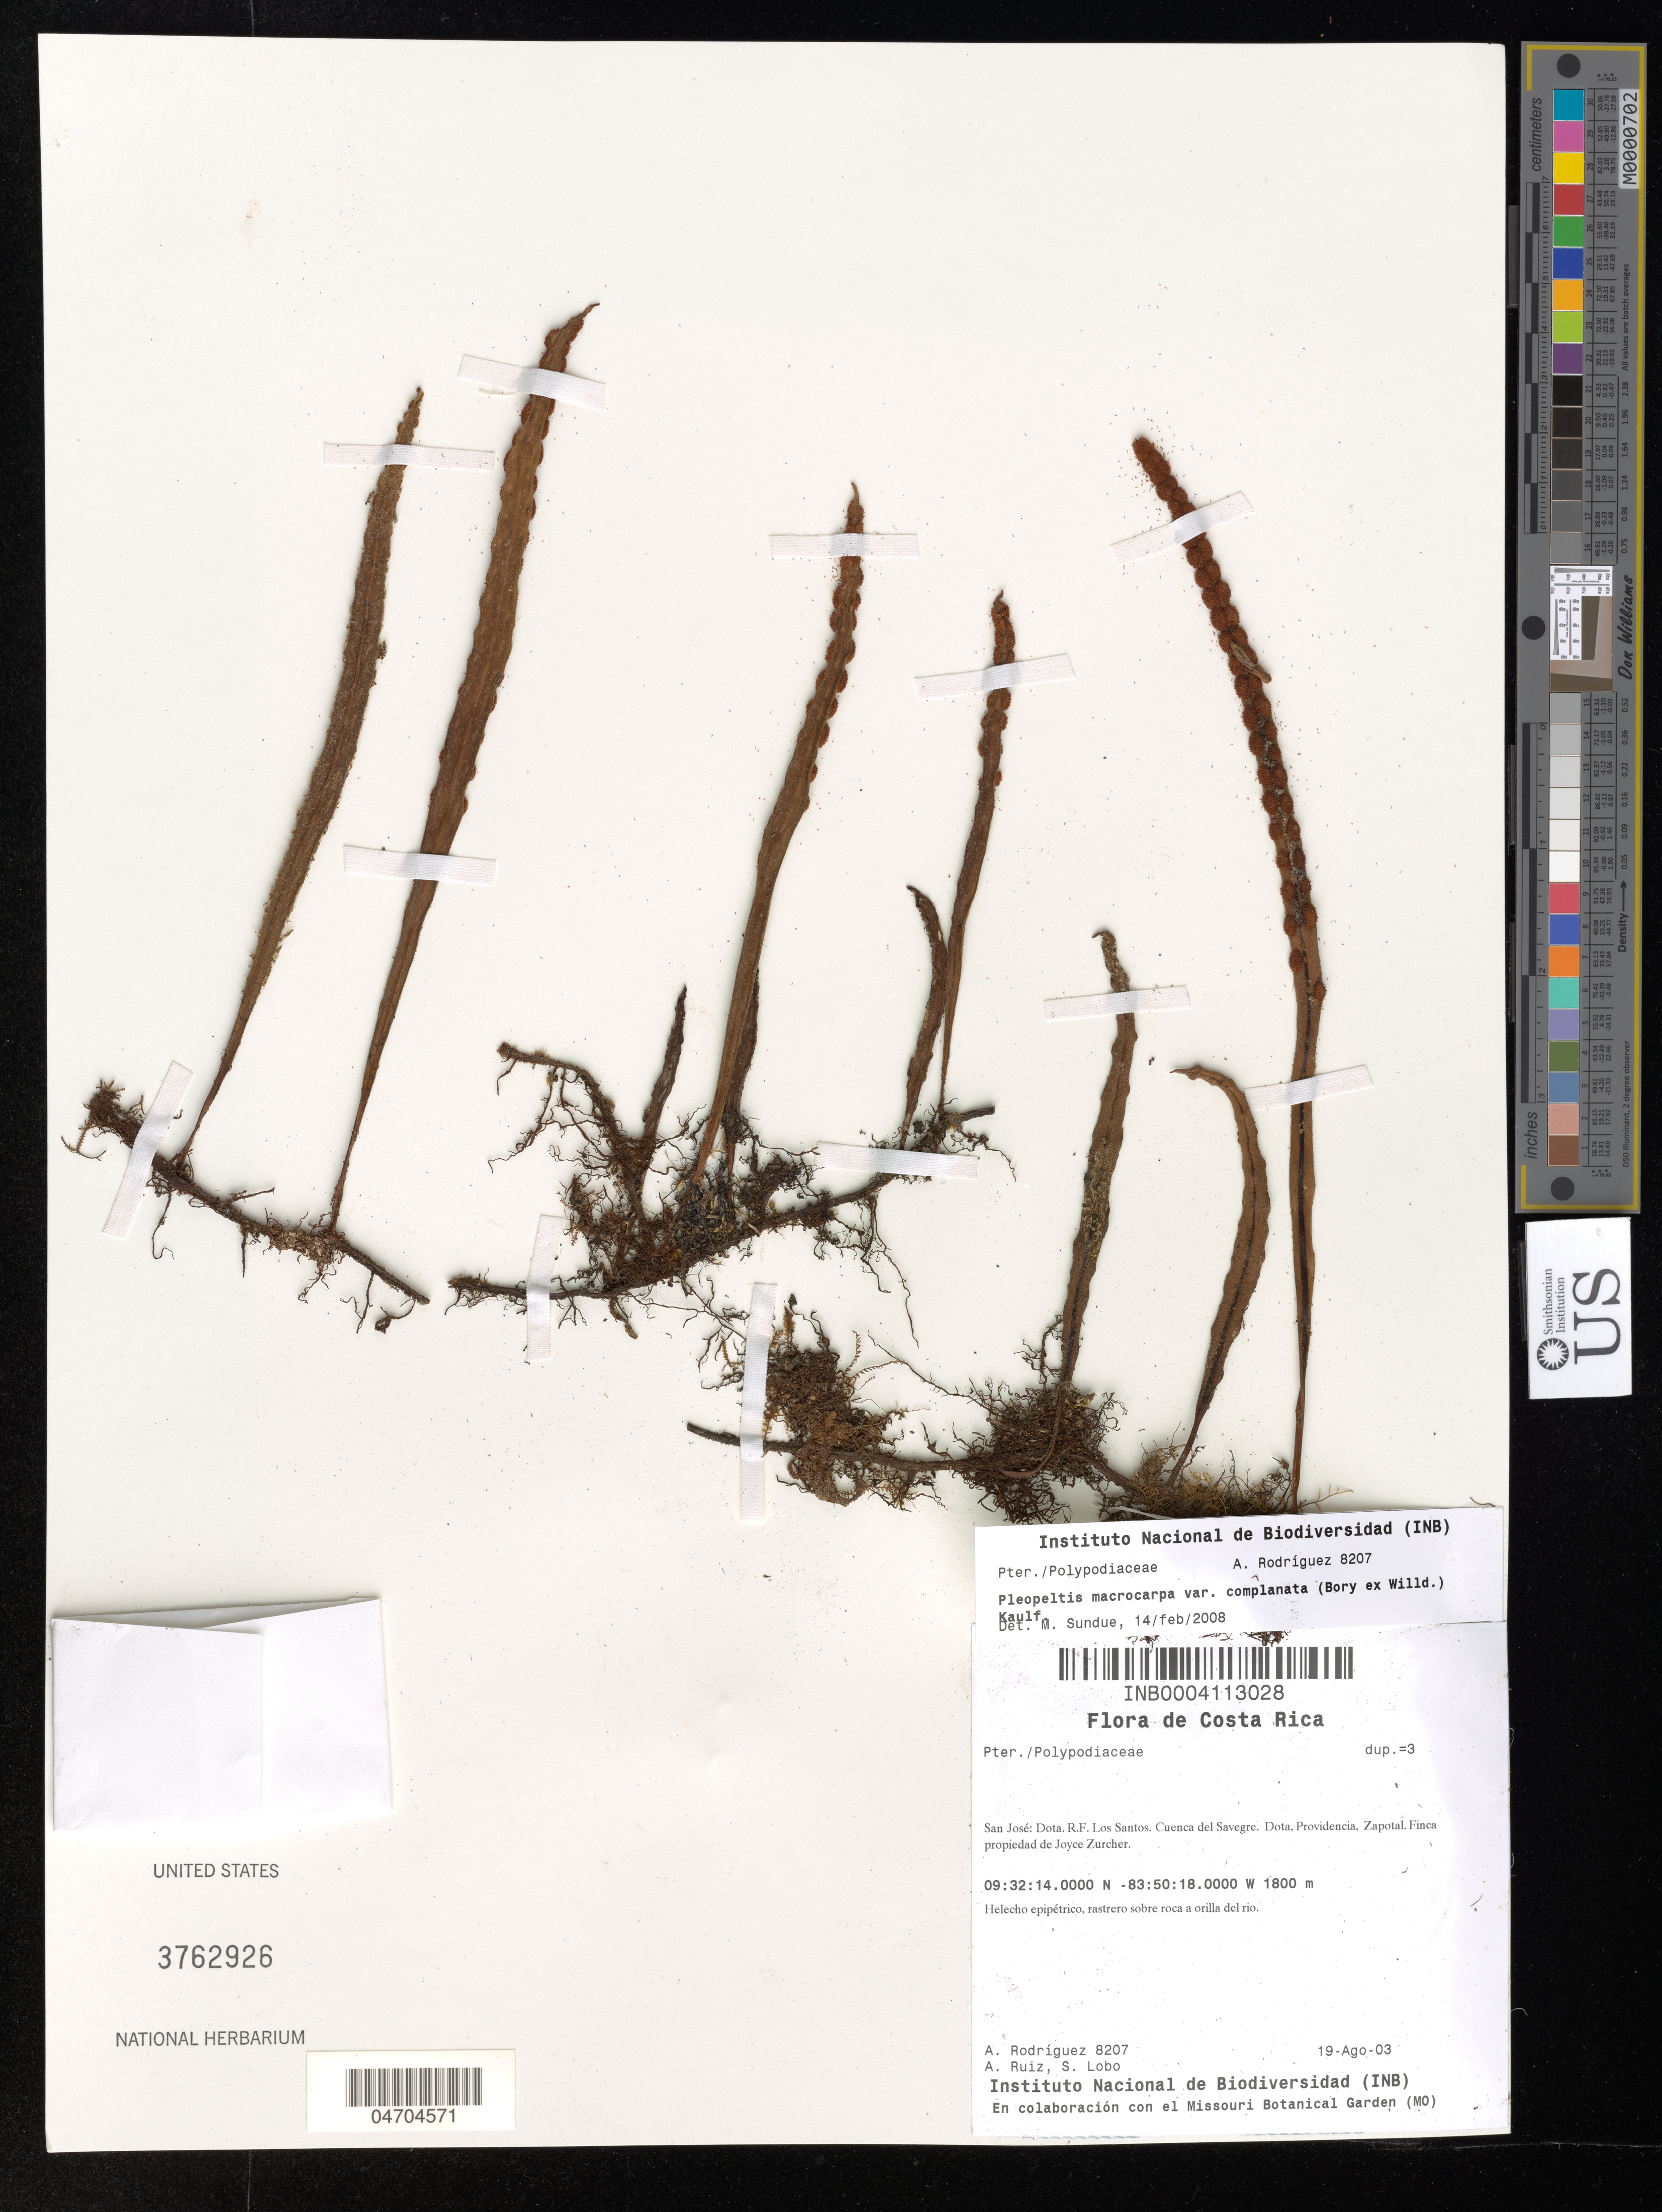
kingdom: Plantae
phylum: Tracheophyta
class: Polypodiopsida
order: Polypodiales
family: Polypodiaceae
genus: Pleopeltis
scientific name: Pleopeltis macrocarpa var. complanata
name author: (Weath.) Lellinger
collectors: A. Rodríguez, A. Ruiz & S. Lobo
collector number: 8207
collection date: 2003-08-19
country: Costa Rica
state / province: San José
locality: Dota. R. F. Los Santos. Cuenca del Savegre. Dota, Providencia. Zapotal. Finca propiedad de Joyce Zurcher.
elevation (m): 1800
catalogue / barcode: US 3762926